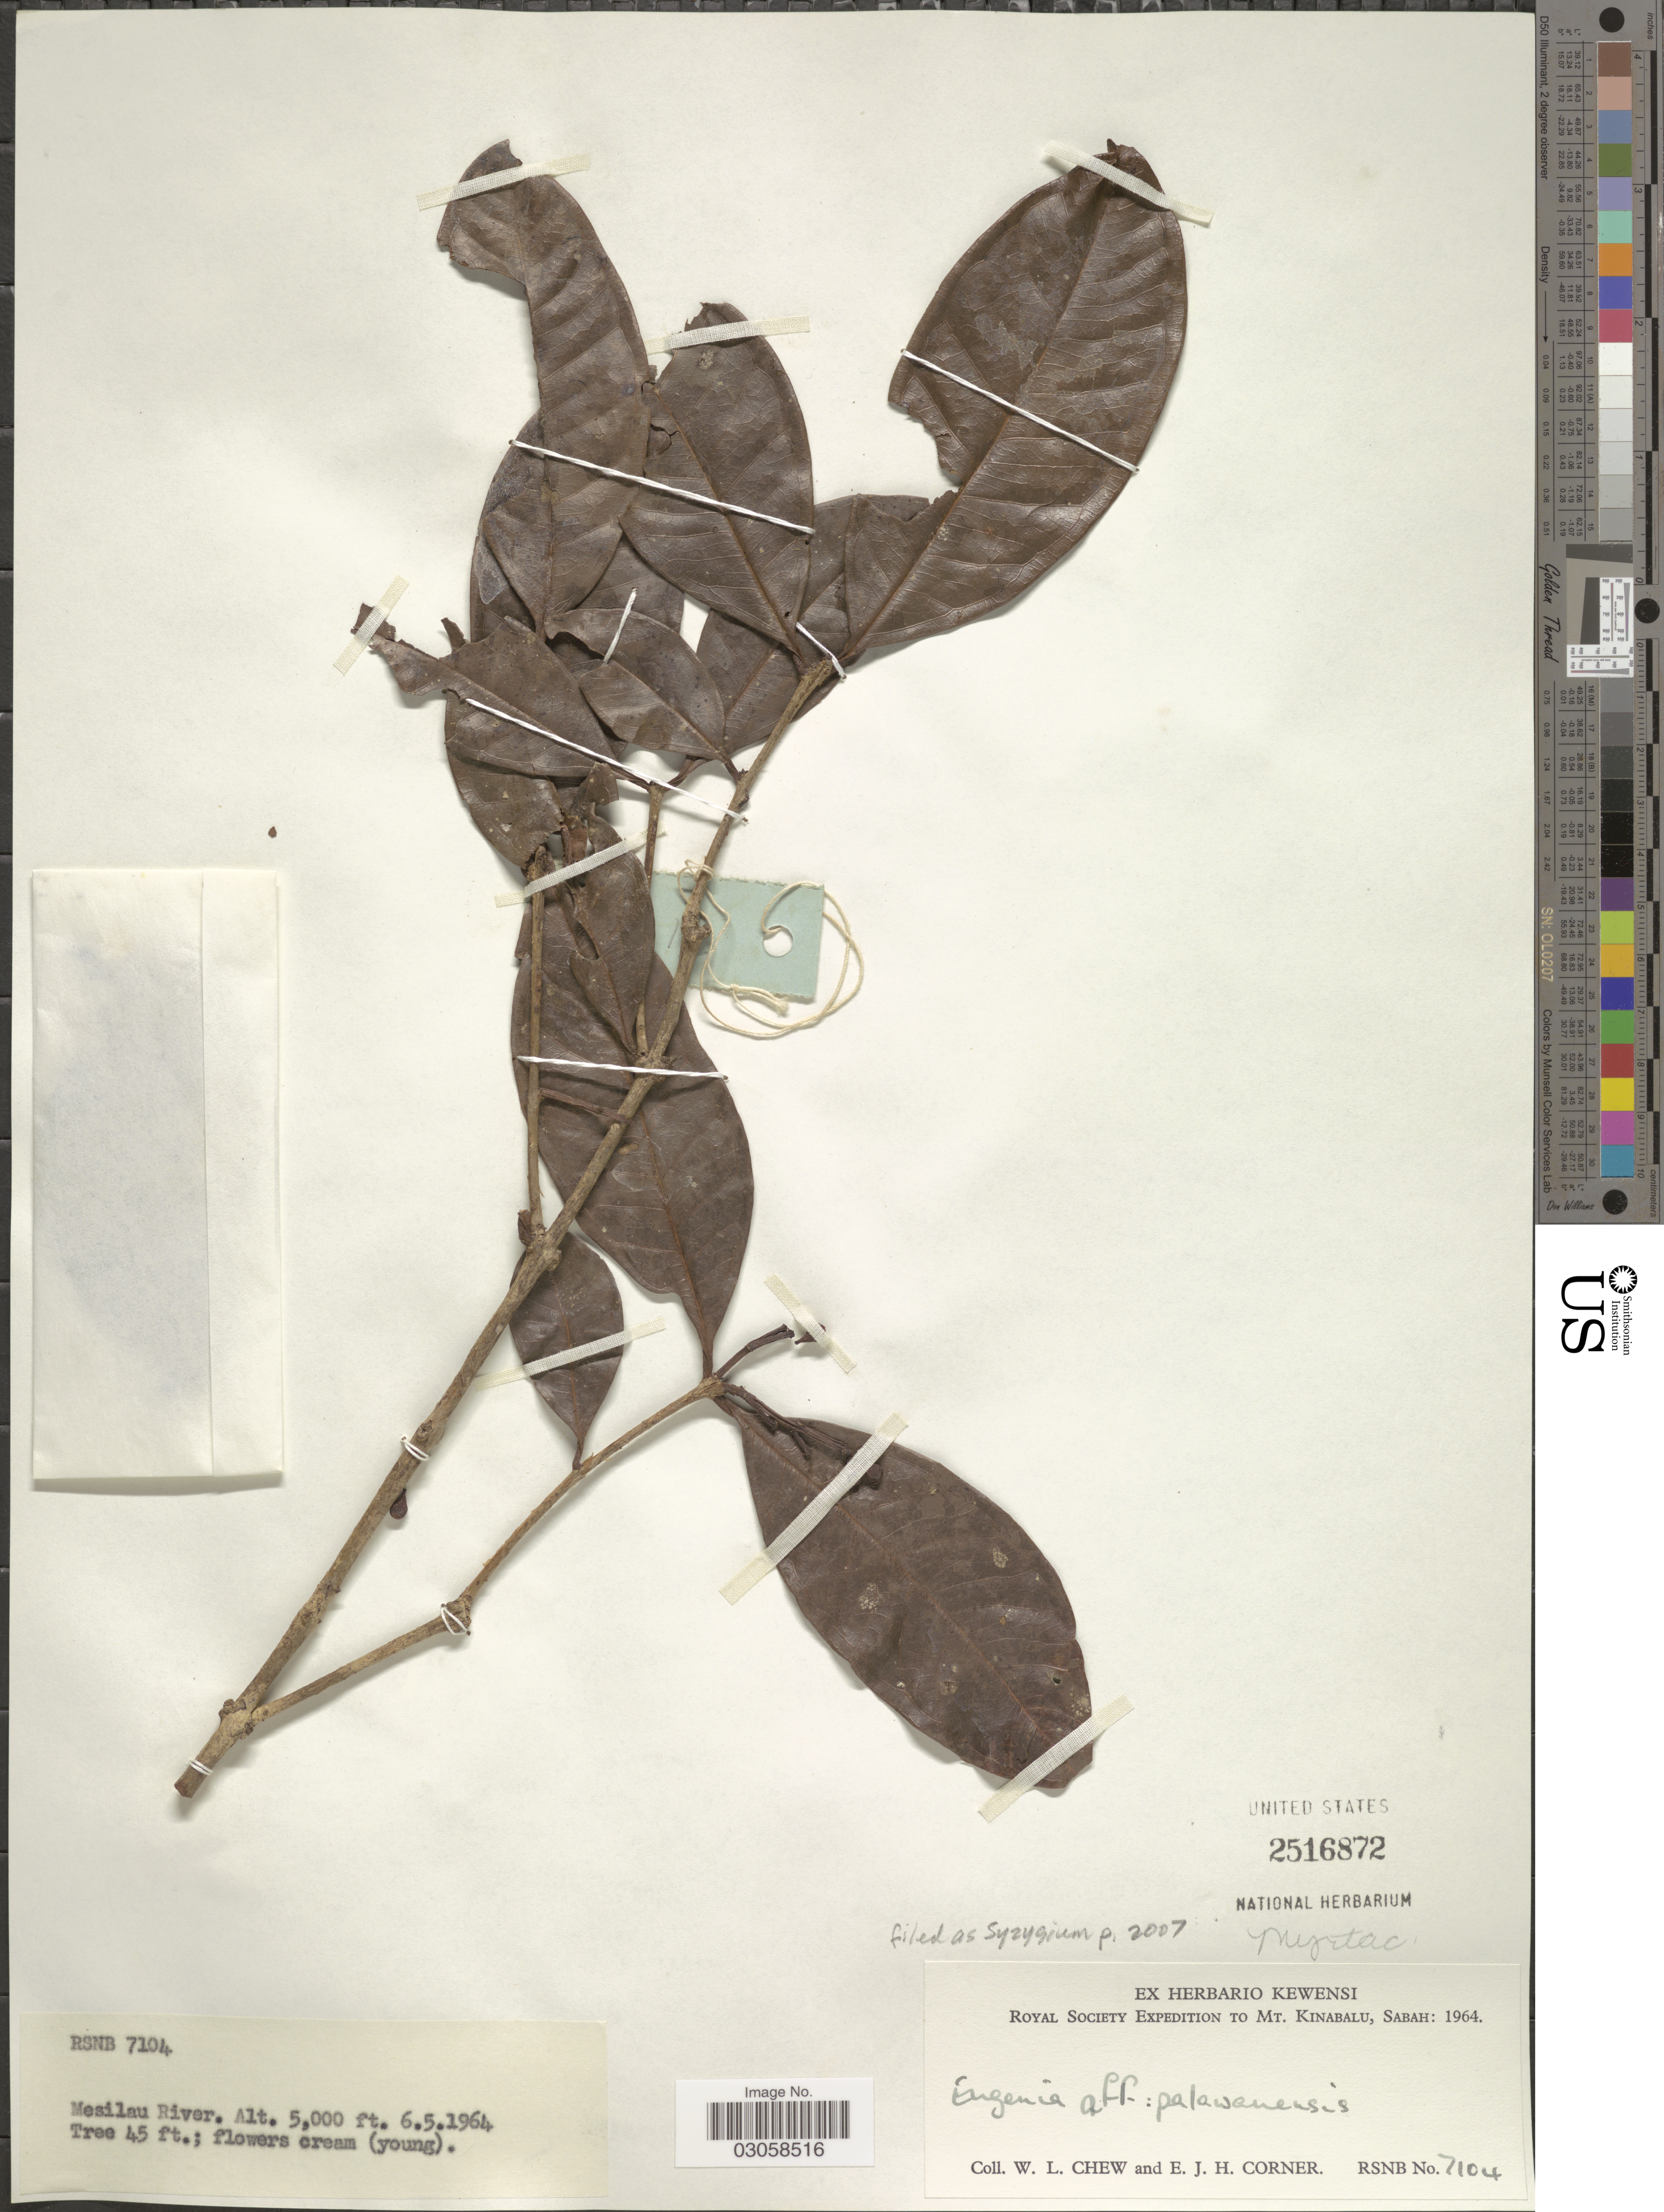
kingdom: Plantae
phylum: Tracheophyta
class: Magnoliopsida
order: Myrtales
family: Myrtaceae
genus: Syzygium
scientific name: Syzygium palauense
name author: (Kaneh.) Hosok.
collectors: W. Chew & E. Corner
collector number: RSNB 7104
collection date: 1964-05-06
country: Malaysia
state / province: Sabah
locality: Mt. Kinabalu. Mesilau River.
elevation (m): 1524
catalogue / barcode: US 2516872